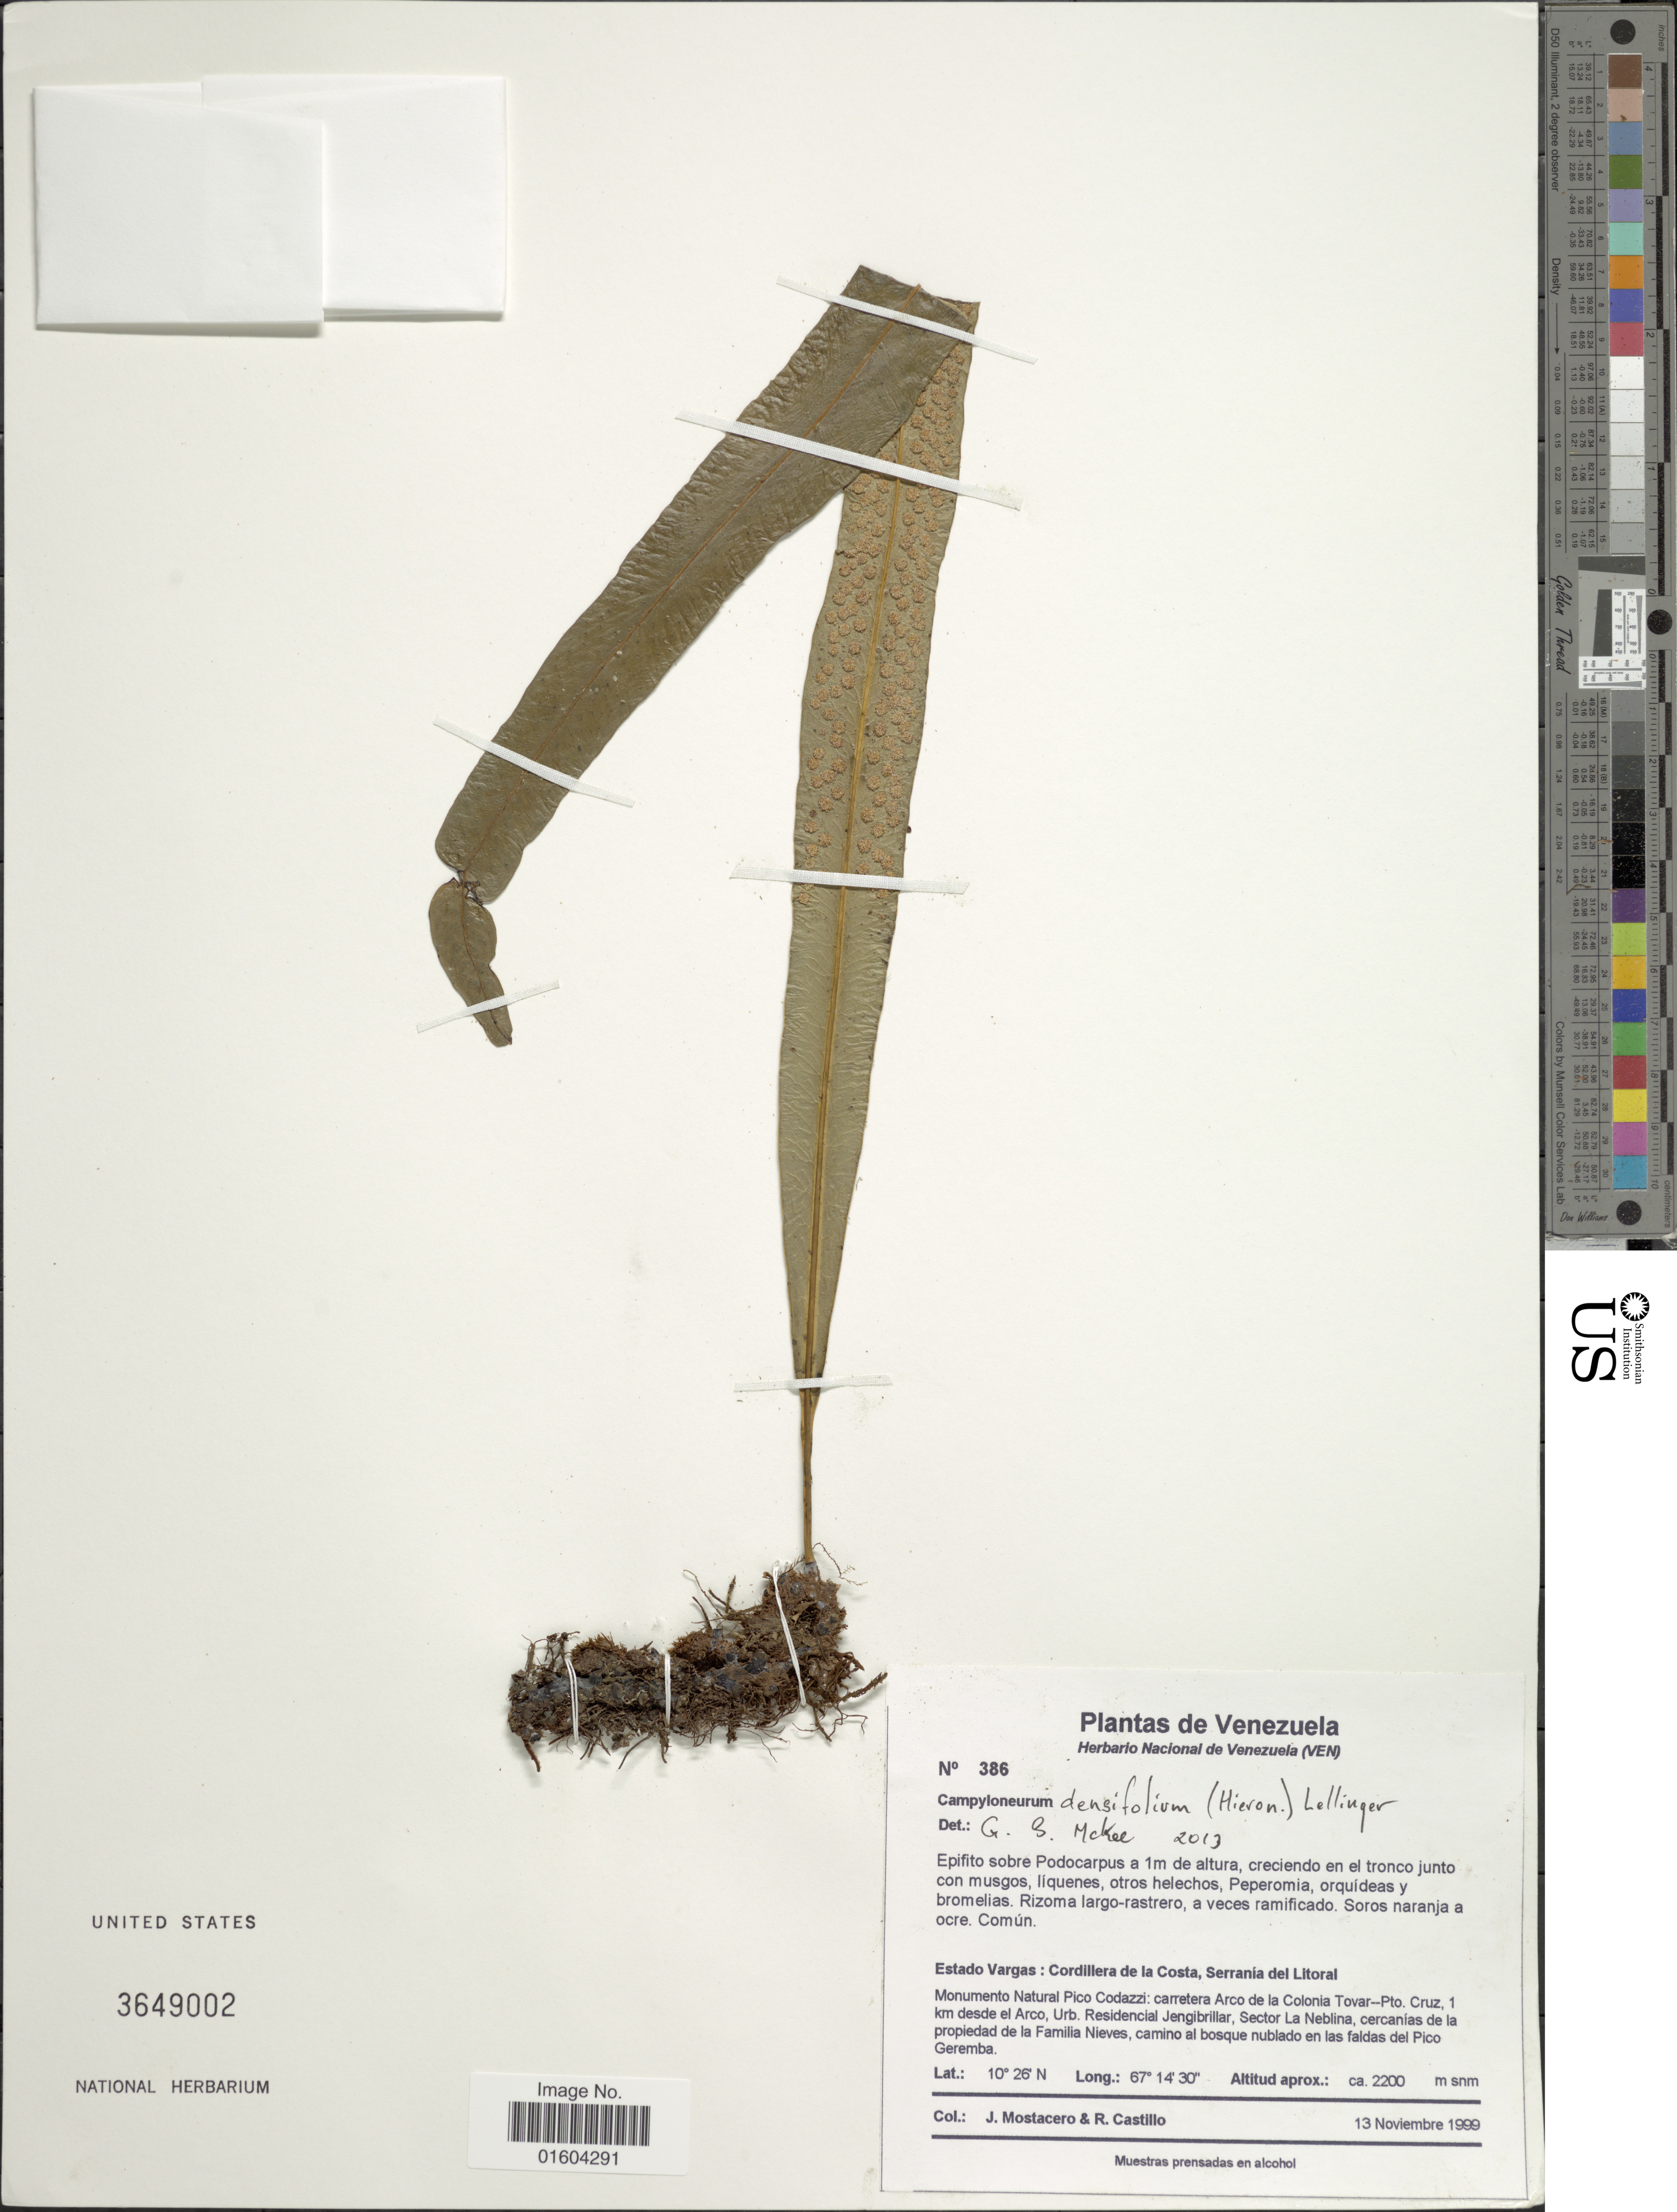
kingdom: Plantae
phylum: Tracheophyta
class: Polypodiopsida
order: Polypodiales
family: Polypodiaceae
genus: Campyloneurum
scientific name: Campyloneurum densifolium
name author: (Hieron.) Lellinger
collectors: J. Mostacero & R. Castillo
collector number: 386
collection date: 1999-11-13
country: Venezuela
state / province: Vargas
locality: Venezuela. Estado Vargas: Cordillera de la Costa, Serrania del Litoral, Monumento Natural Pico Codazzi:carretera Arco de la Colonia Tovar--Pto. Cruz, 1 km desde el Arco, Urb. Residencial Jengibrillar, Sector La Neblina, cercanias de la propiedad de la Familia Nieves, camino al bosque nublado en las faldas del Pico Geremba.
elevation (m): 2200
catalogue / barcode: US 3649002